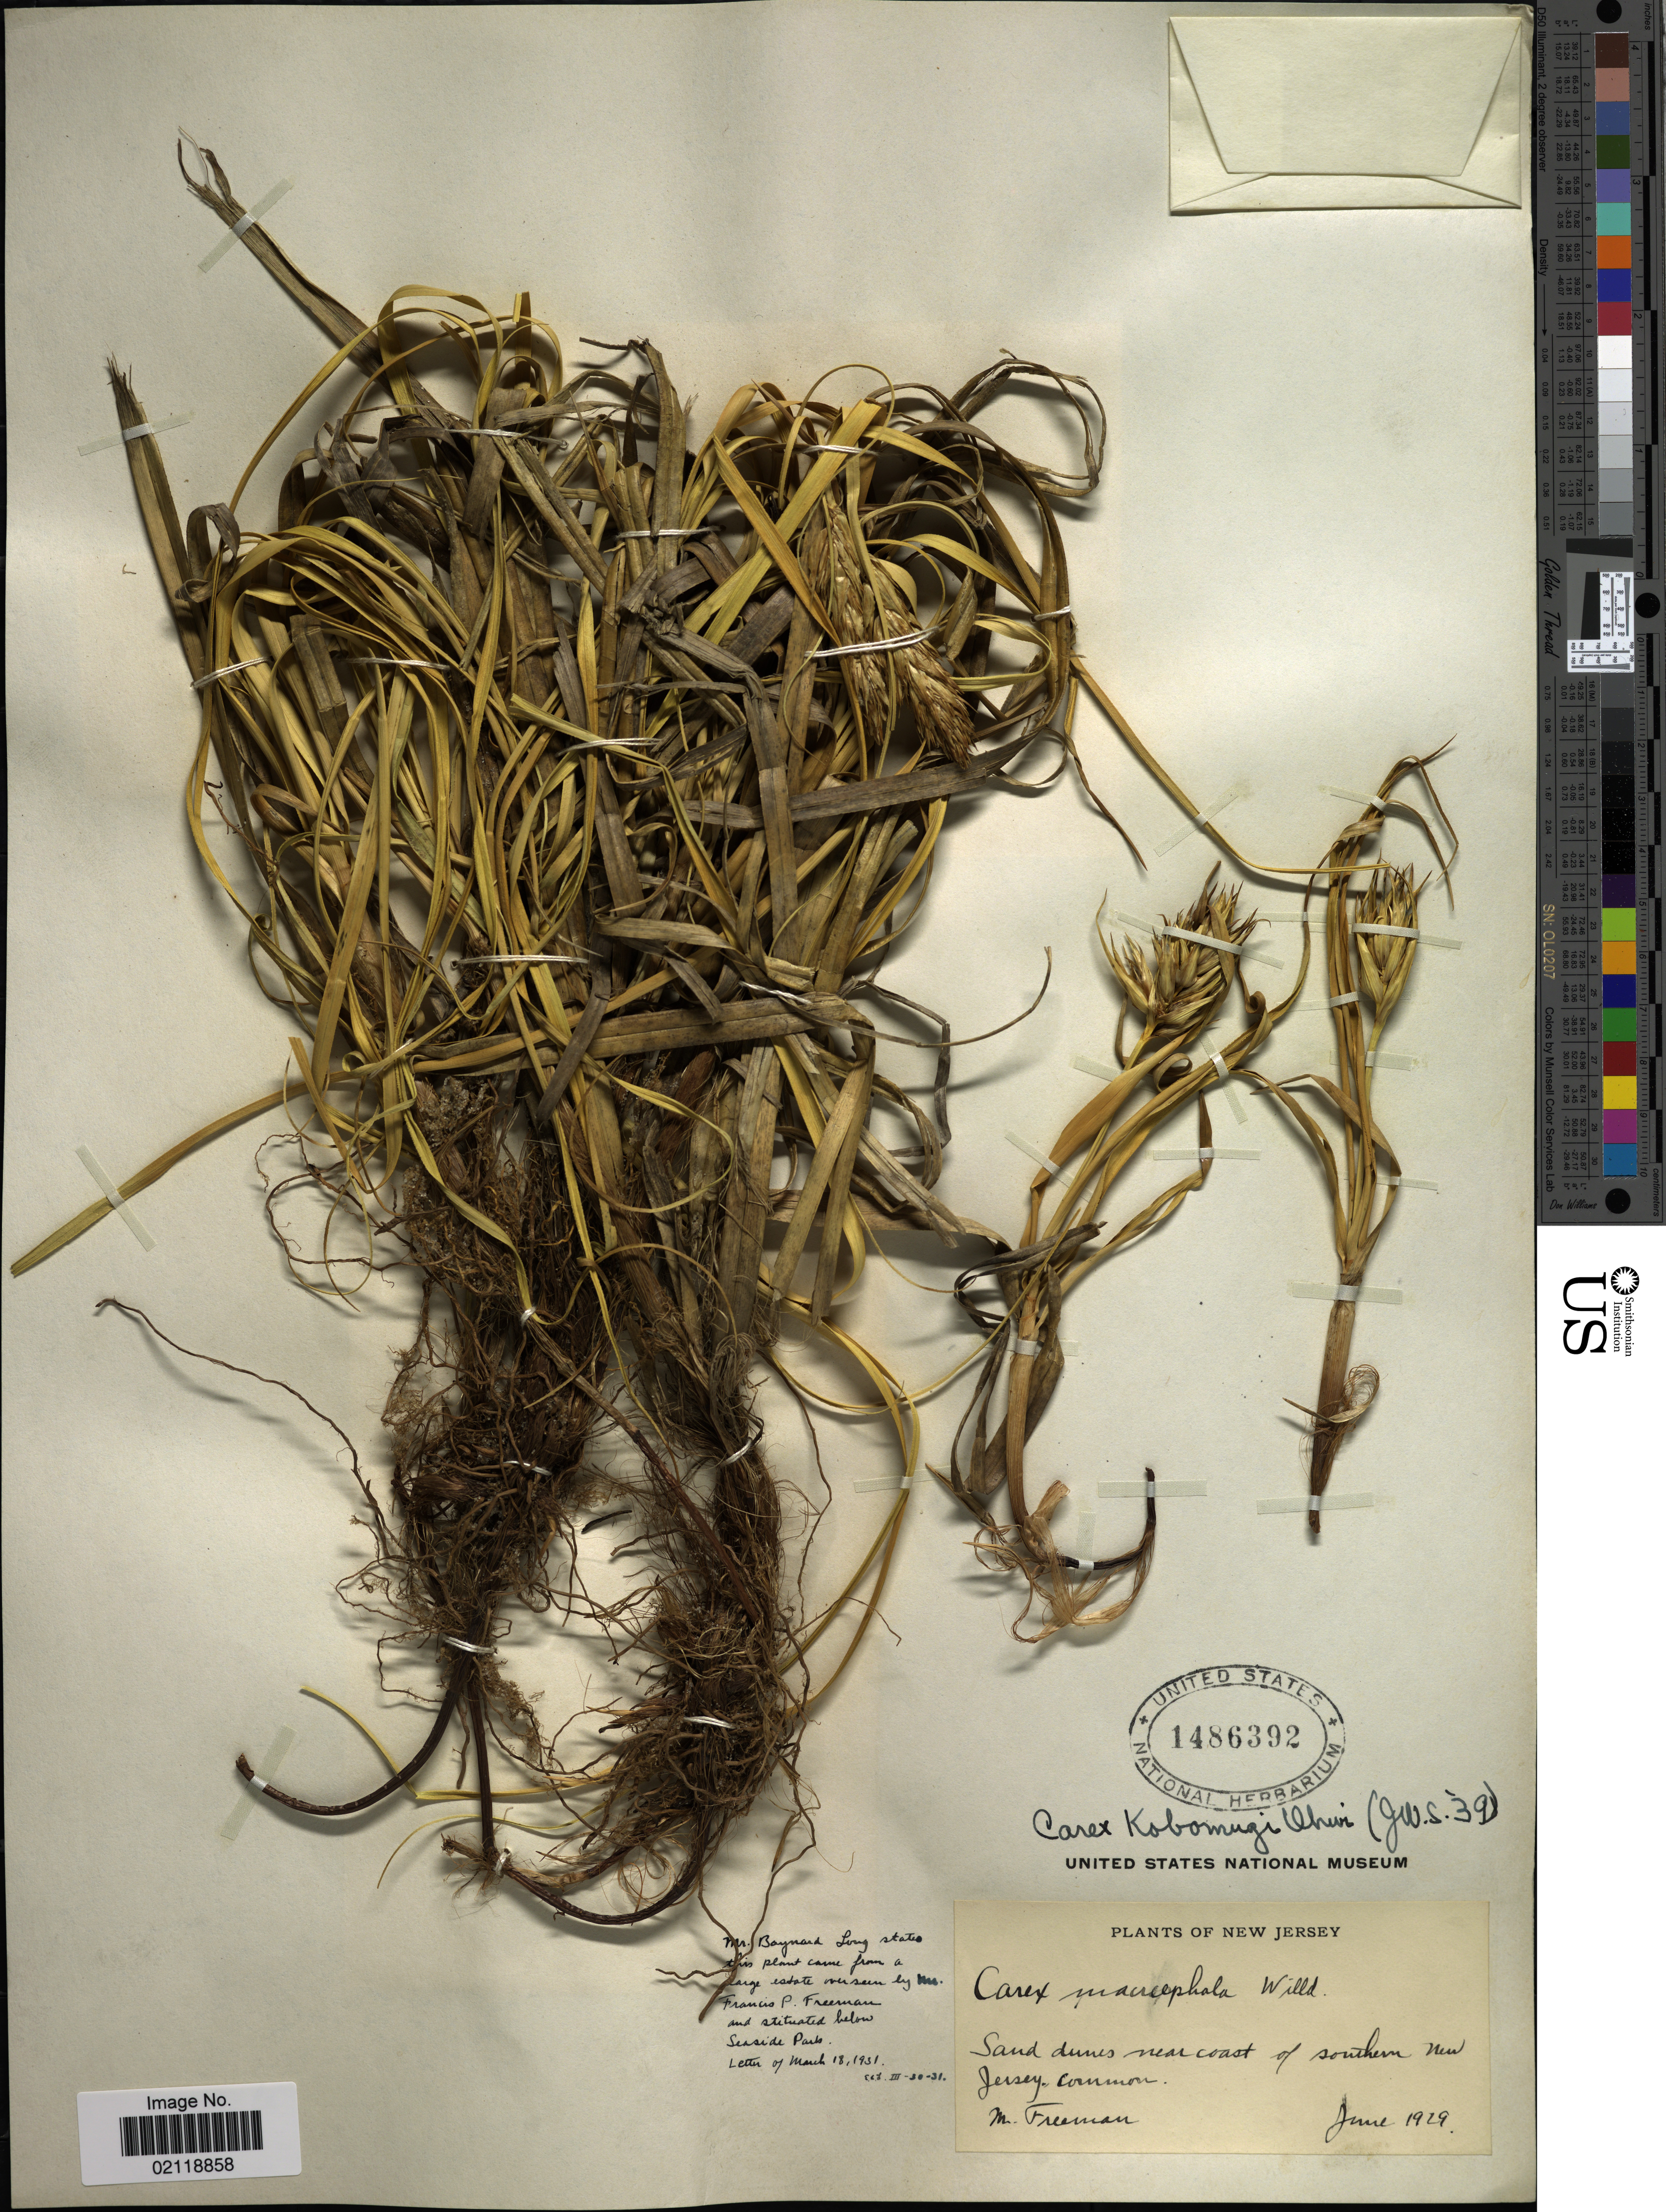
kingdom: Plantae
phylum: Tracheophyta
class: Liliopsida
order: Poales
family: Cyperaceae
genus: Carex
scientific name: Carex kobomugi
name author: Ohwi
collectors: F. Freeman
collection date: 1929-06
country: United States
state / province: New Jersey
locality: Sand dunes near coast of southern New Jersey.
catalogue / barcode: US 1486392